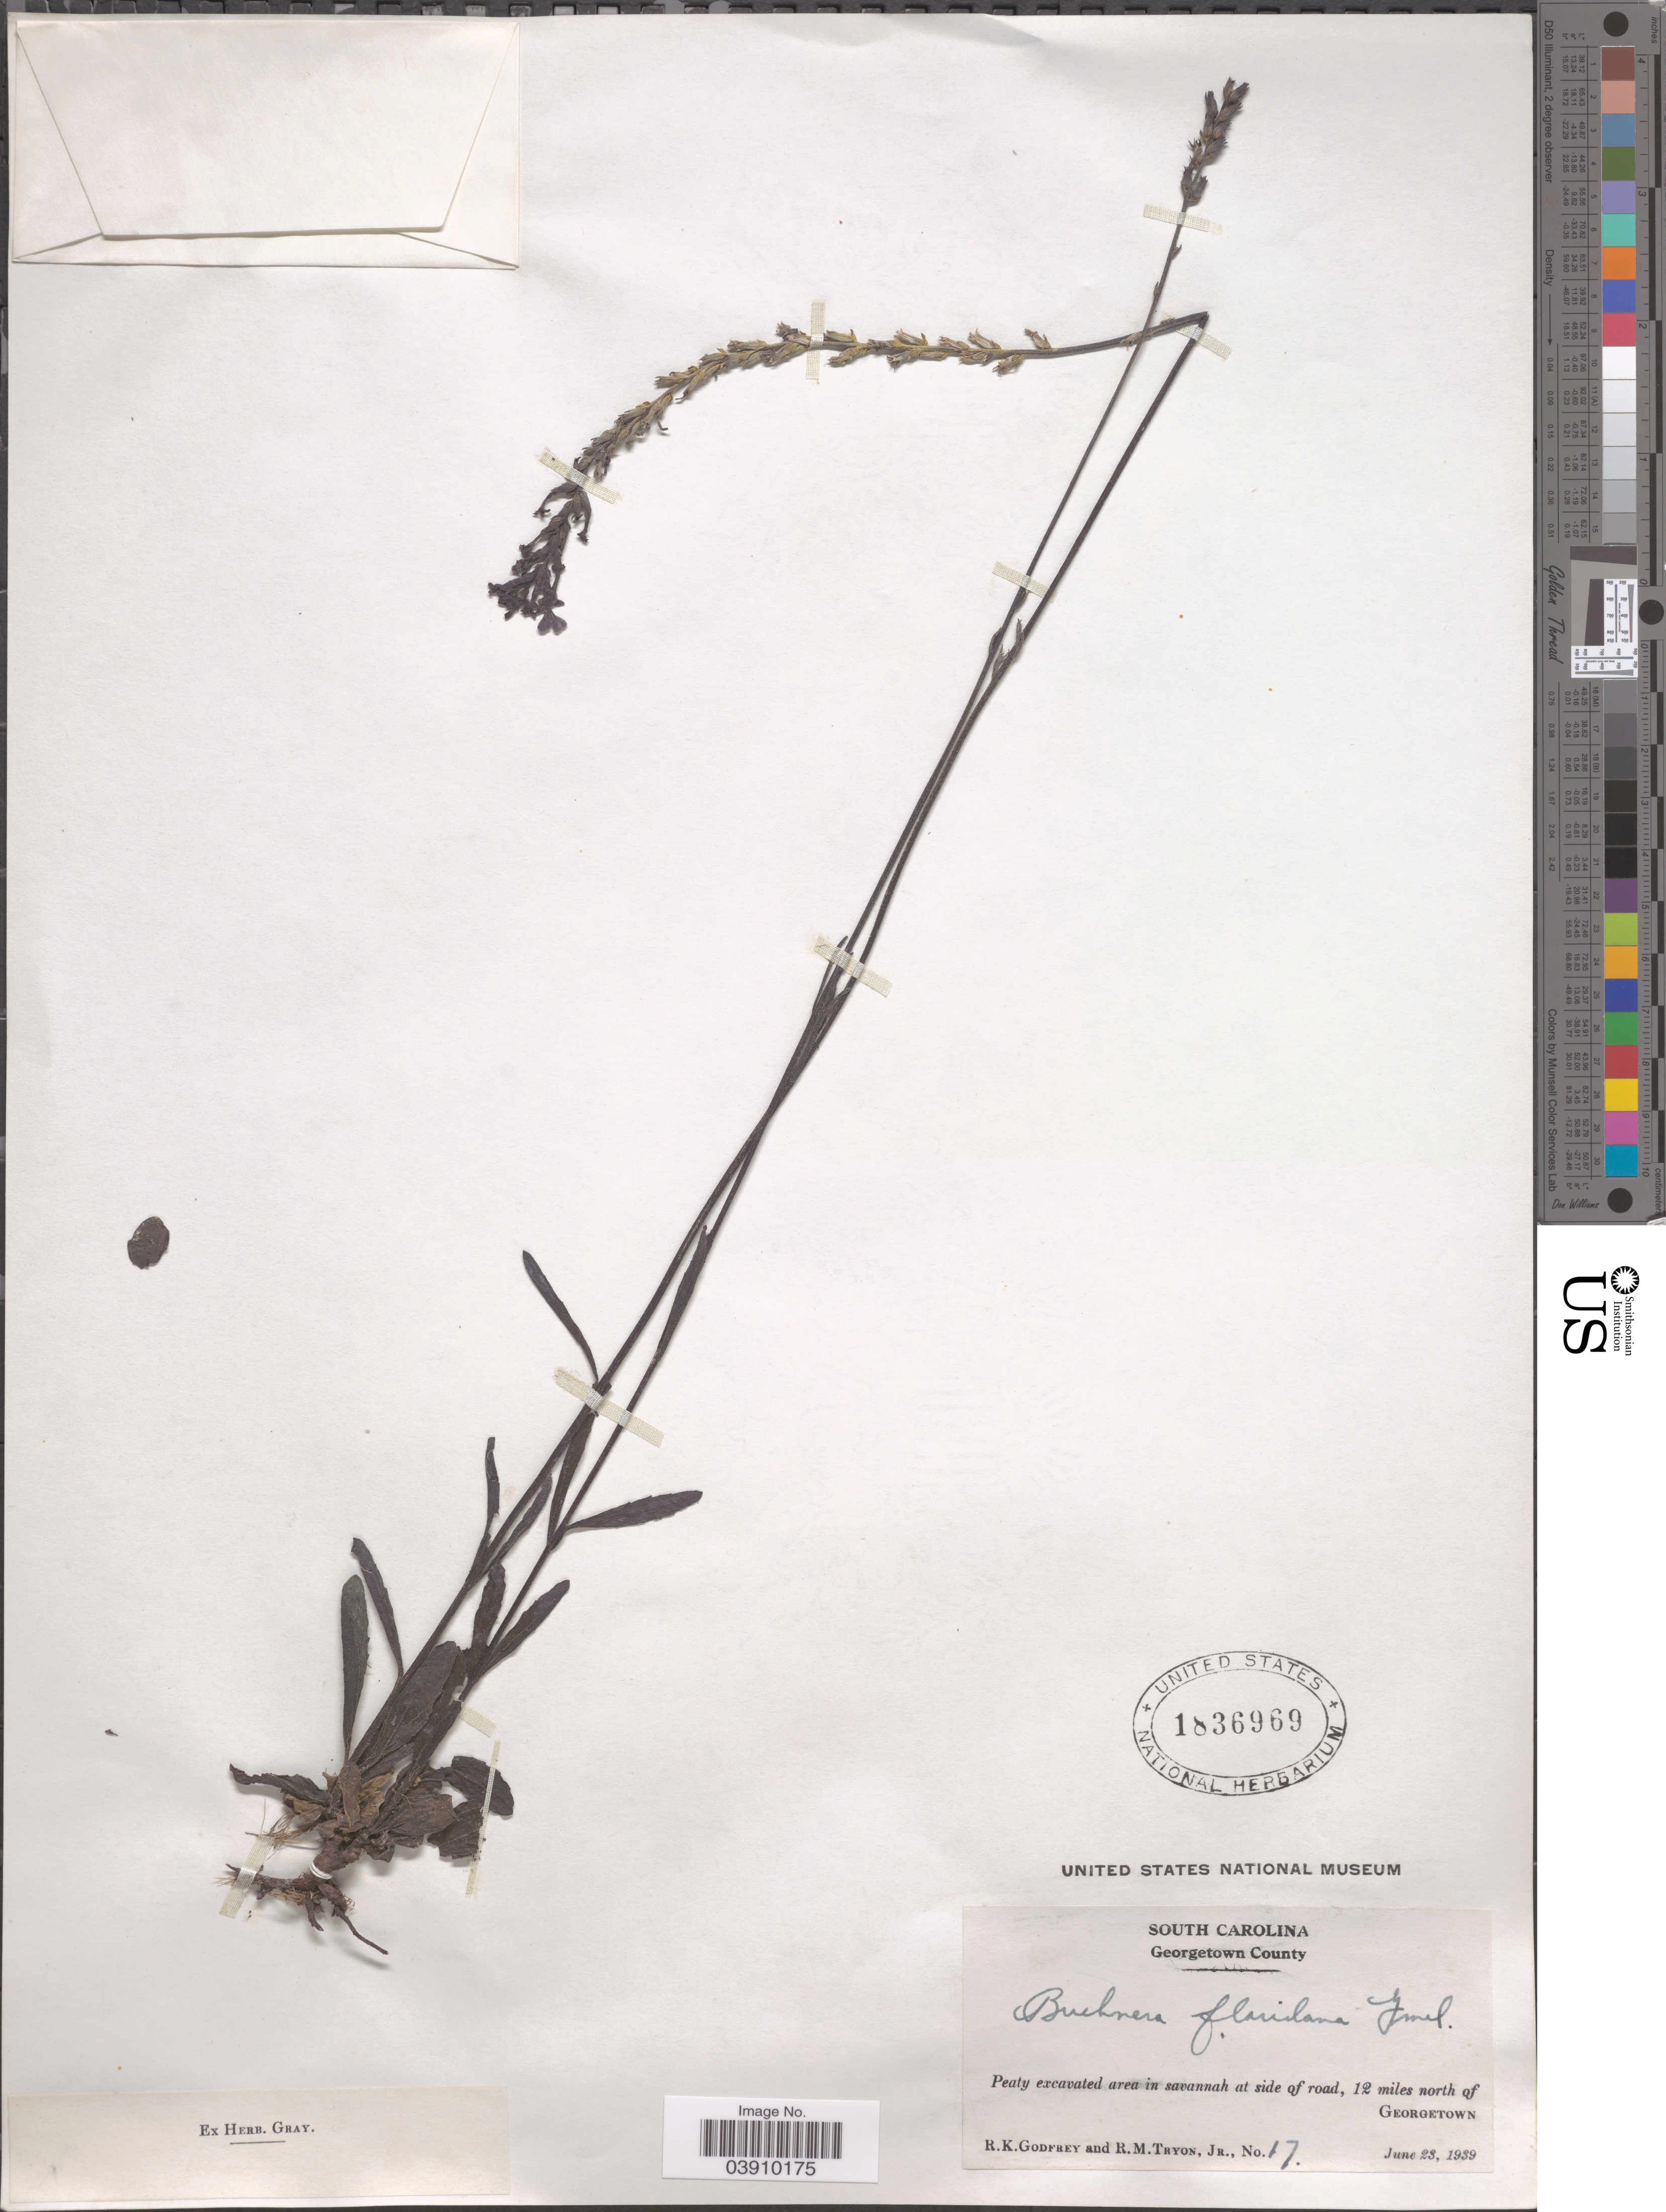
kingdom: Plantae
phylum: Tracheophyta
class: Magnoliopsida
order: Lamiales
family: Orobanchaceae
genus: Buchnera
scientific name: Buchnera floridana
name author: Gand.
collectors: R. K. Godfrey & R. Tryon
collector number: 17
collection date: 1939-06-23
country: United States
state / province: South Carolina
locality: Georgetown County. Peaty excavated area in savannah at side of road, 12 miles north of Georgetown.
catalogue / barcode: US 1836989